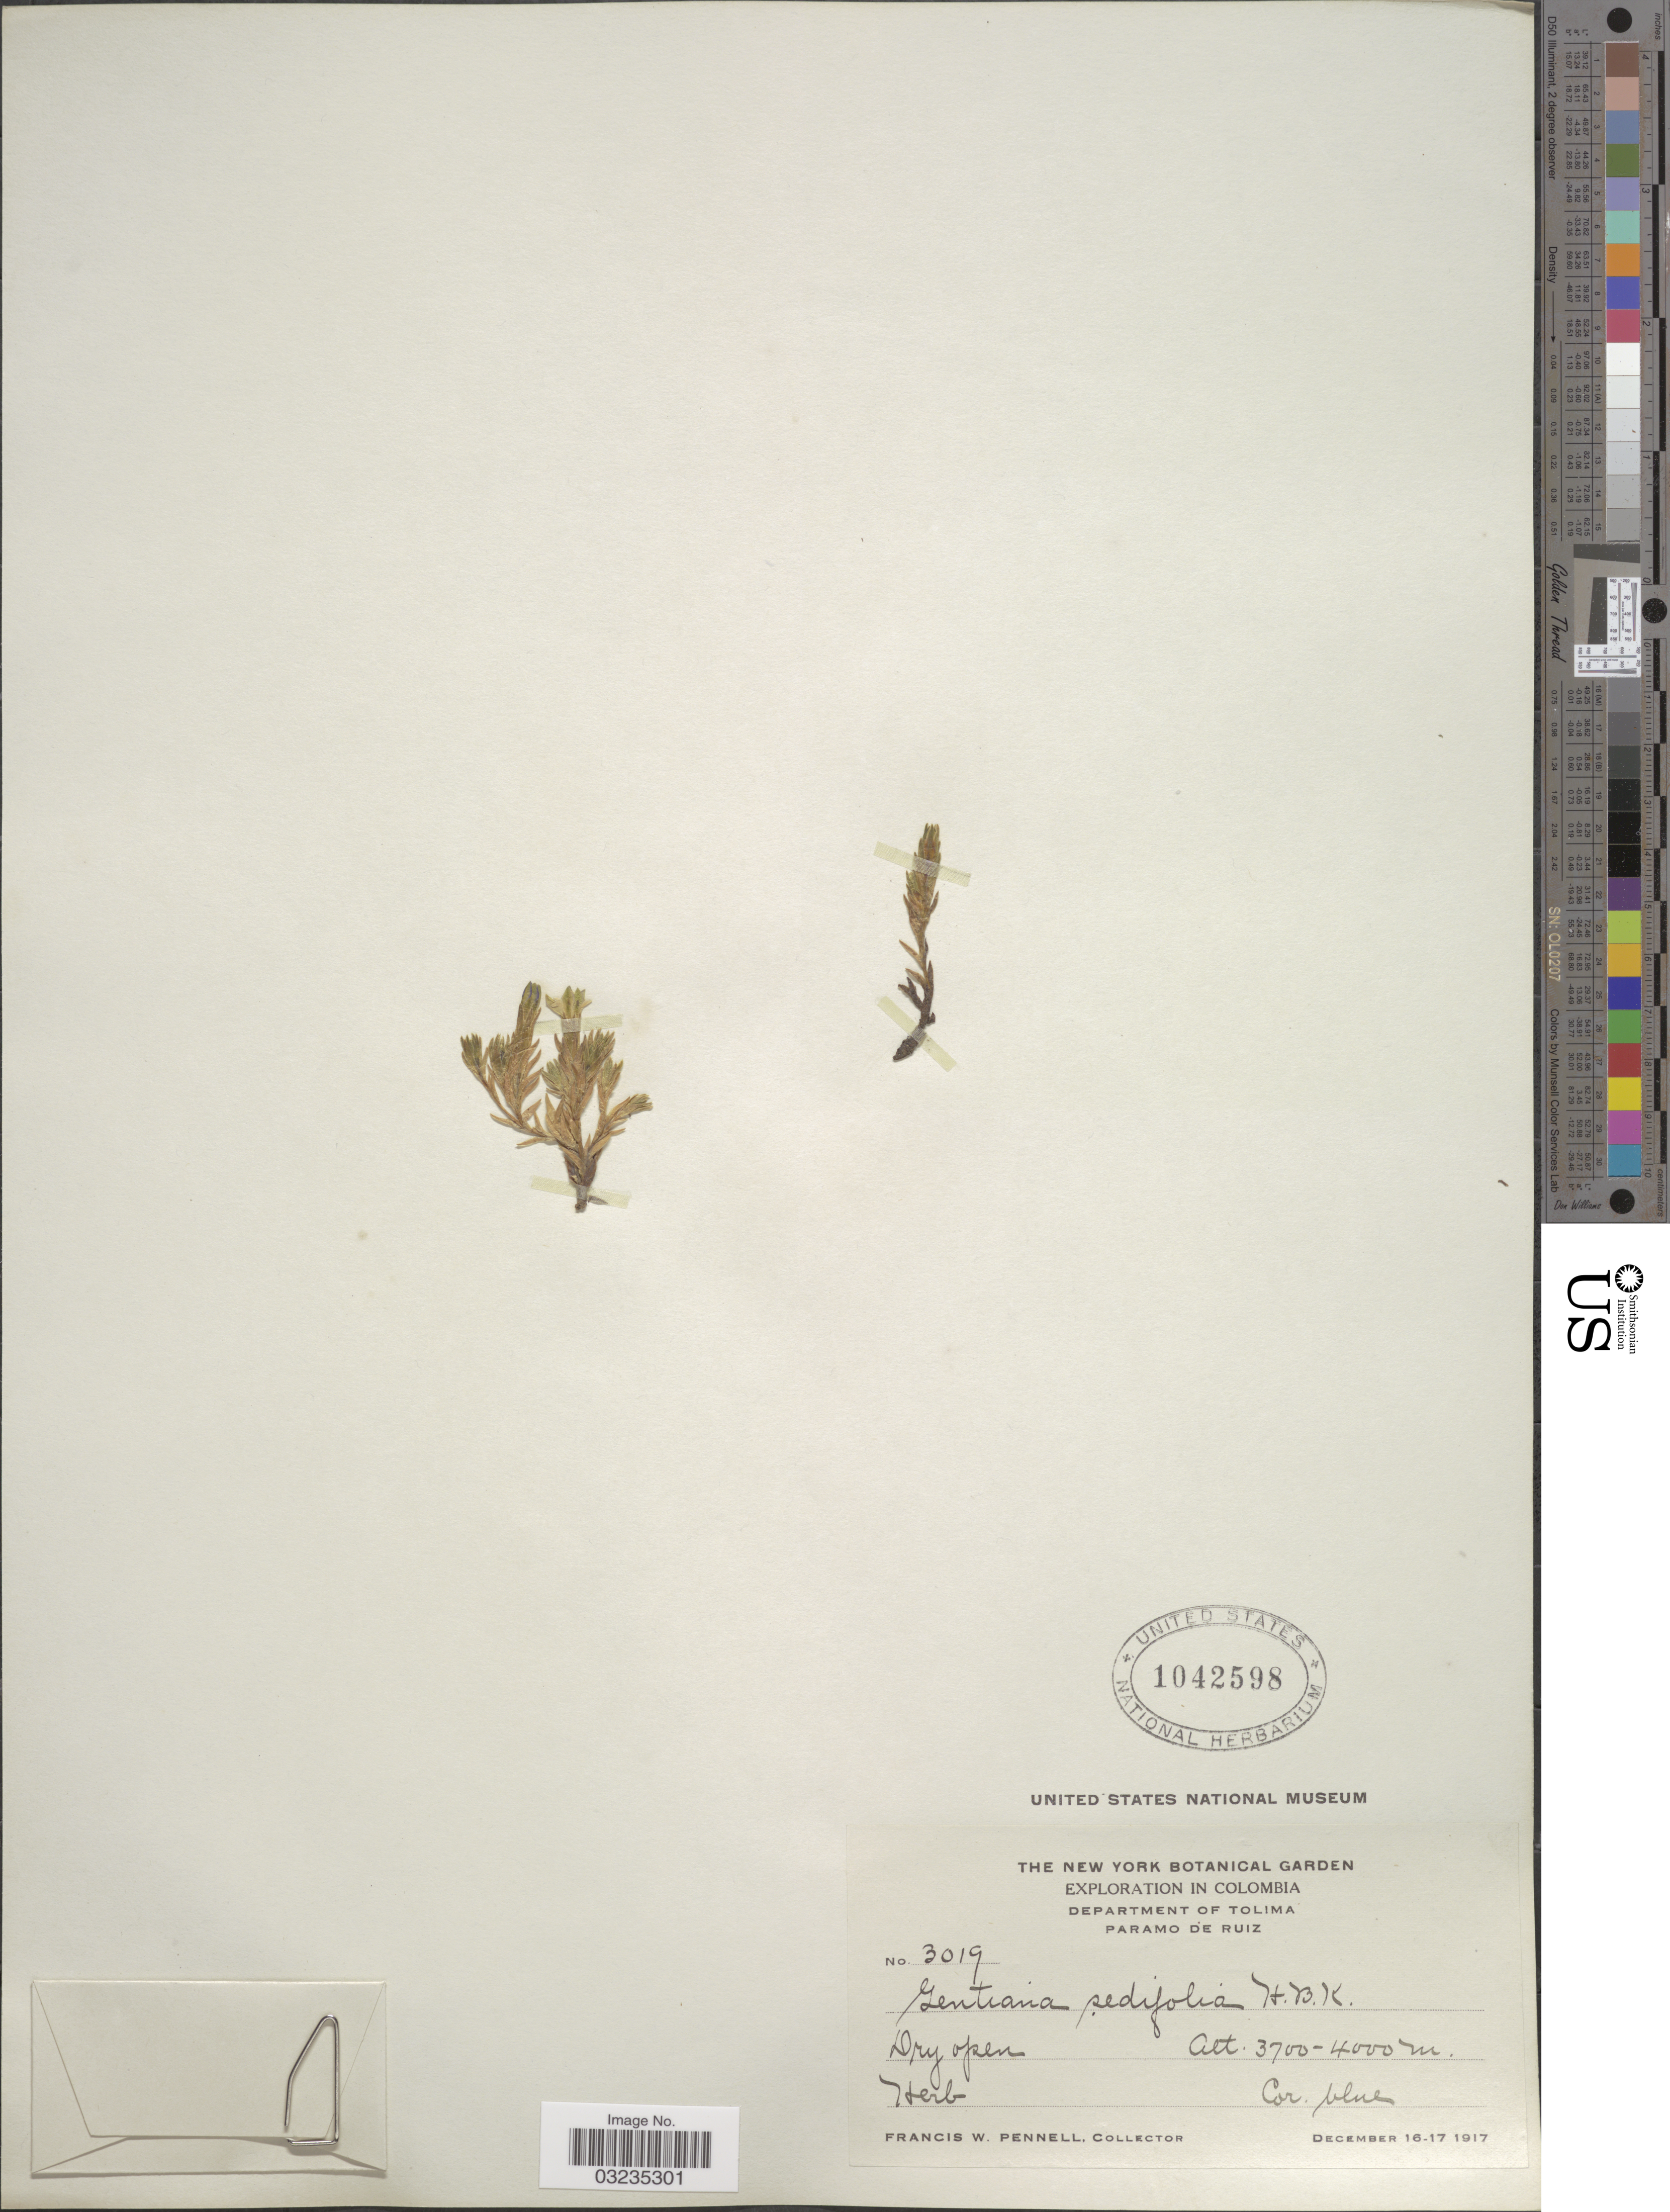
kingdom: Plantae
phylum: Tracheophyta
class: Magnoliopsida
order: Gentianales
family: Gentianaceae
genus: Gentiana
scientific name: Gentiana sedifolia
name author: Kunth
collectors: F. W. Pennell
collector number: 3019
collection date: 1917-12-16/1917-12-17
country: Colombia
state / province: Tolima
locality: Department of Tolima. Paramo de Ruiz.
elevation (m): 3700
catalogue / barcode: US 1042598